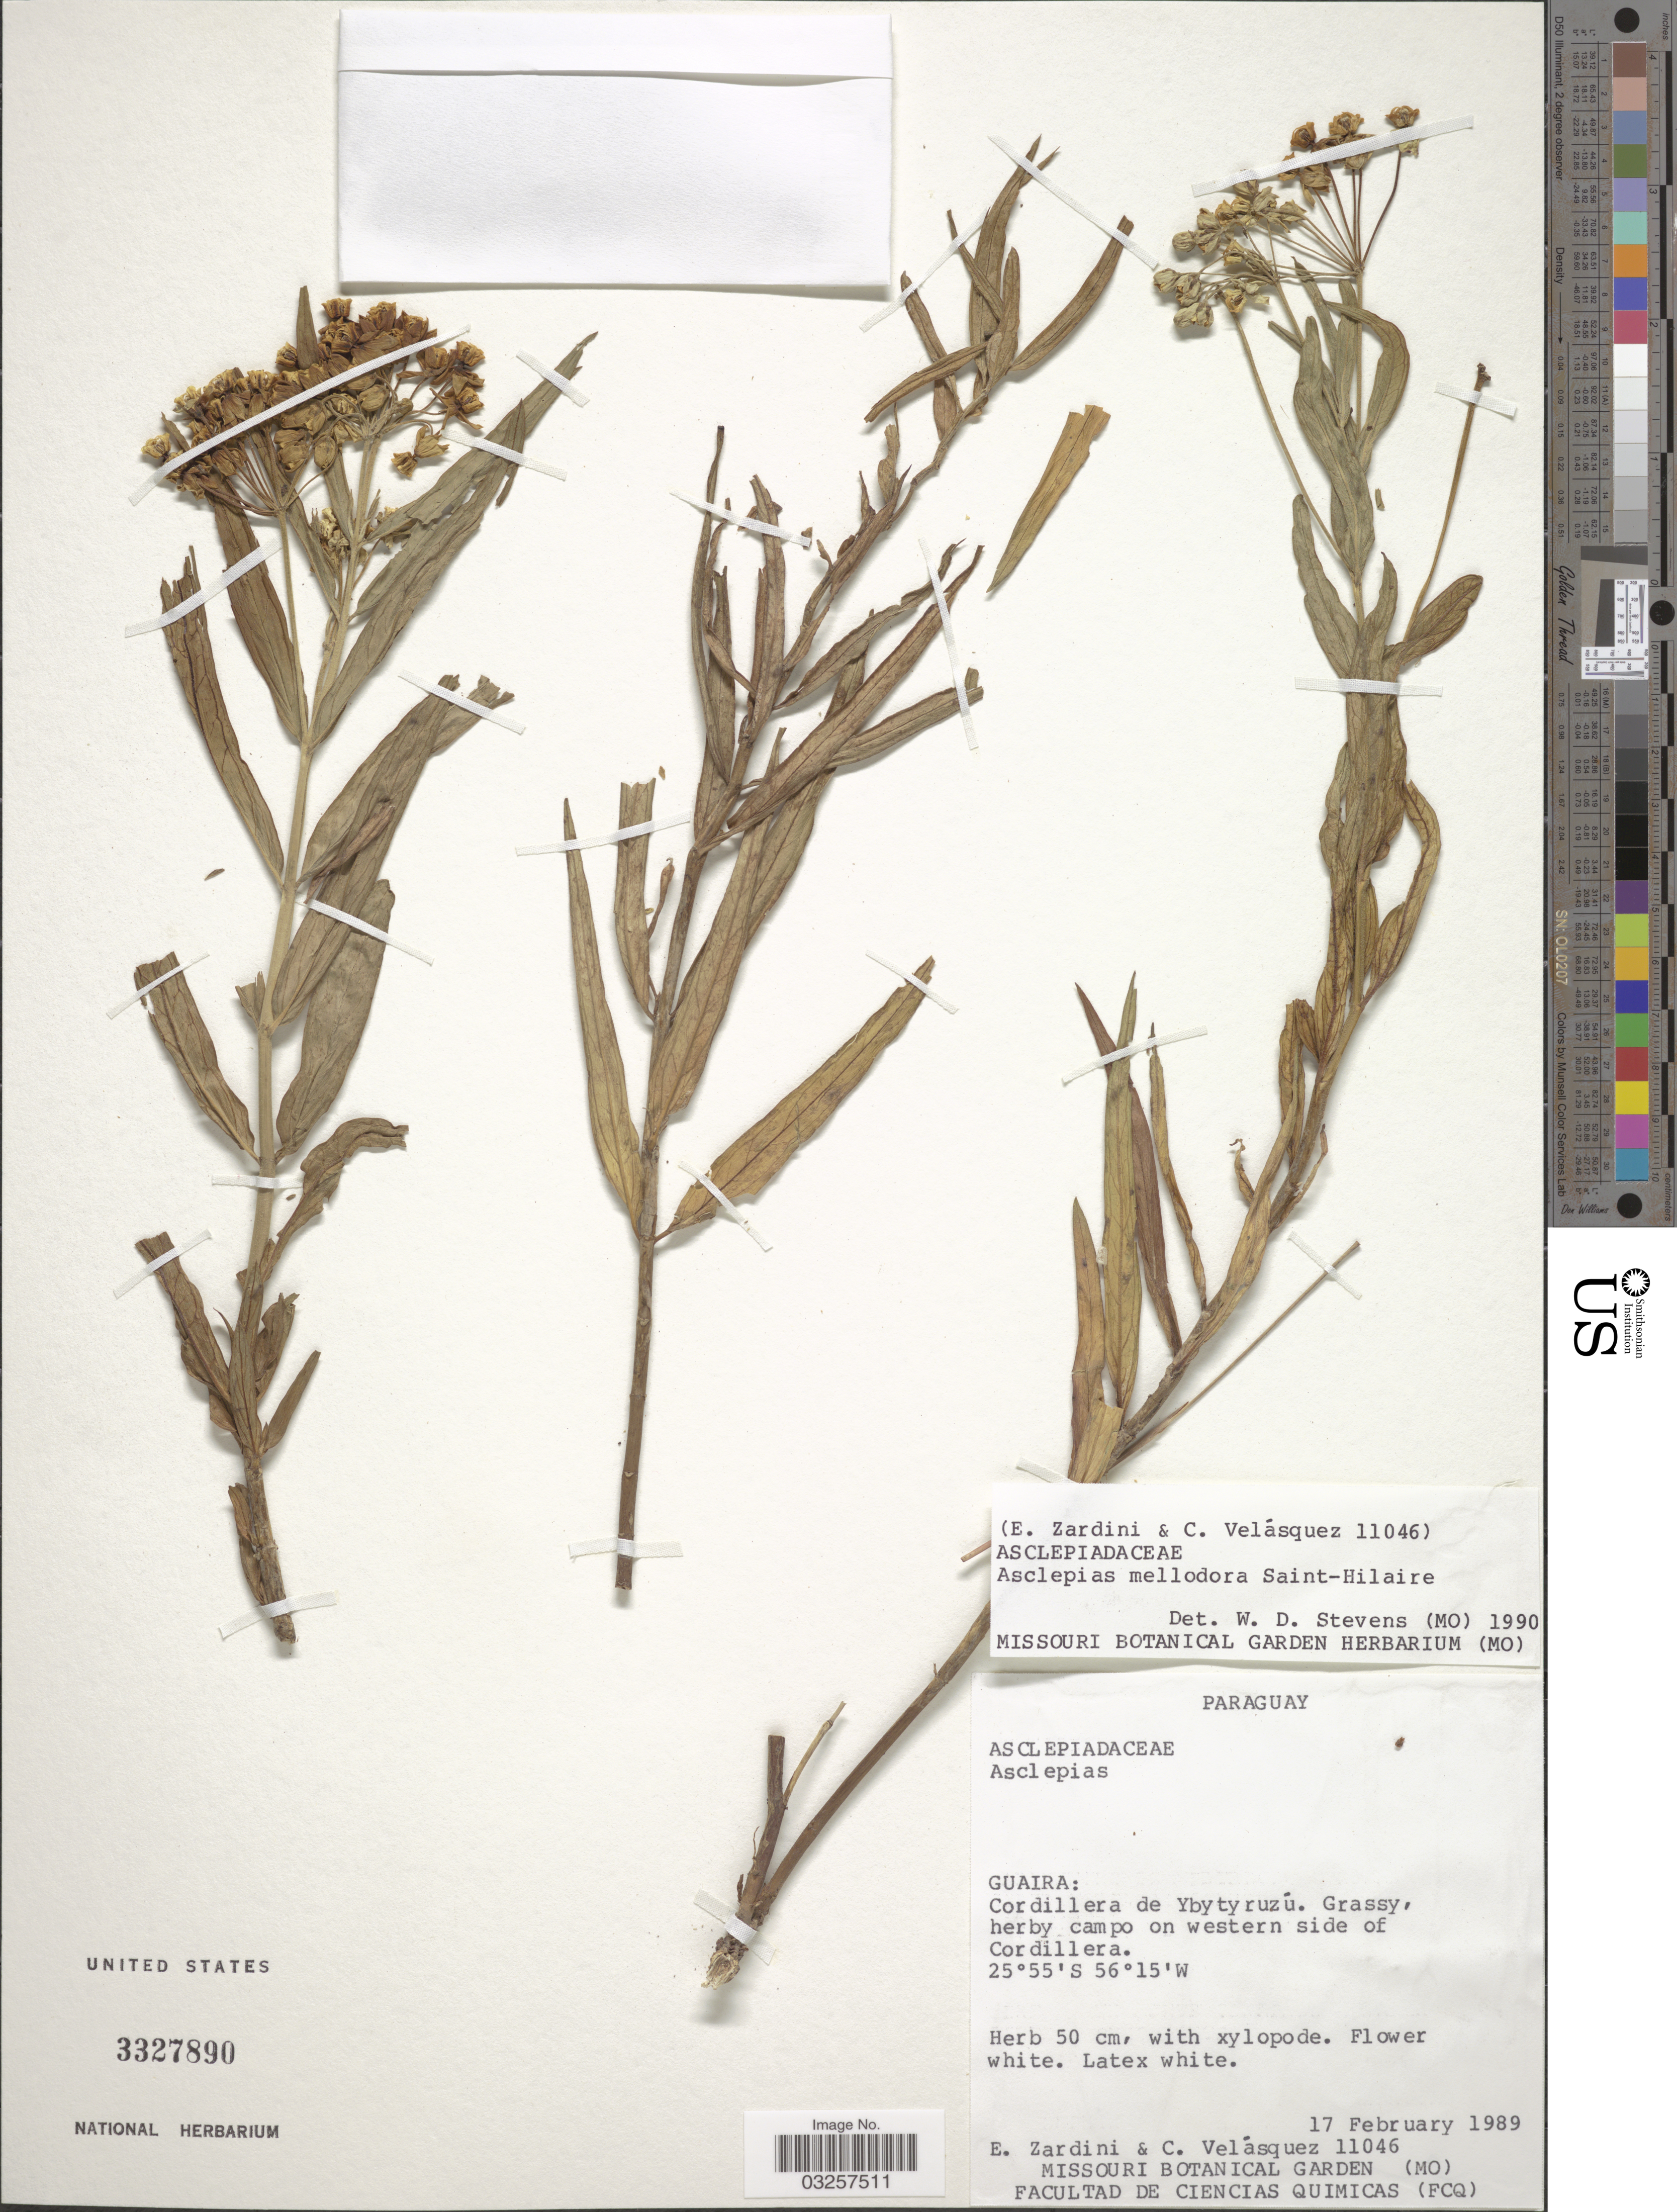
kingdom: Plantae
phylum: Tracheophyta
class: Magnoliopsida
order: Gentianales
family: Apocynaceae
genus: Asclepias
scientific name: Asclepias mellodora var. mellodora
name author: A. St.-Hil.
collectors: E. Zardini & C. Velásquez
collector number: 11046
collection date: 1989-02-17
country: Paraguay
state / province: Guaira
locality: Cordillera de Ybytyruzú. Grassy, herby campo on western side of Cordillera.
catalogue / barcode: US 3327890